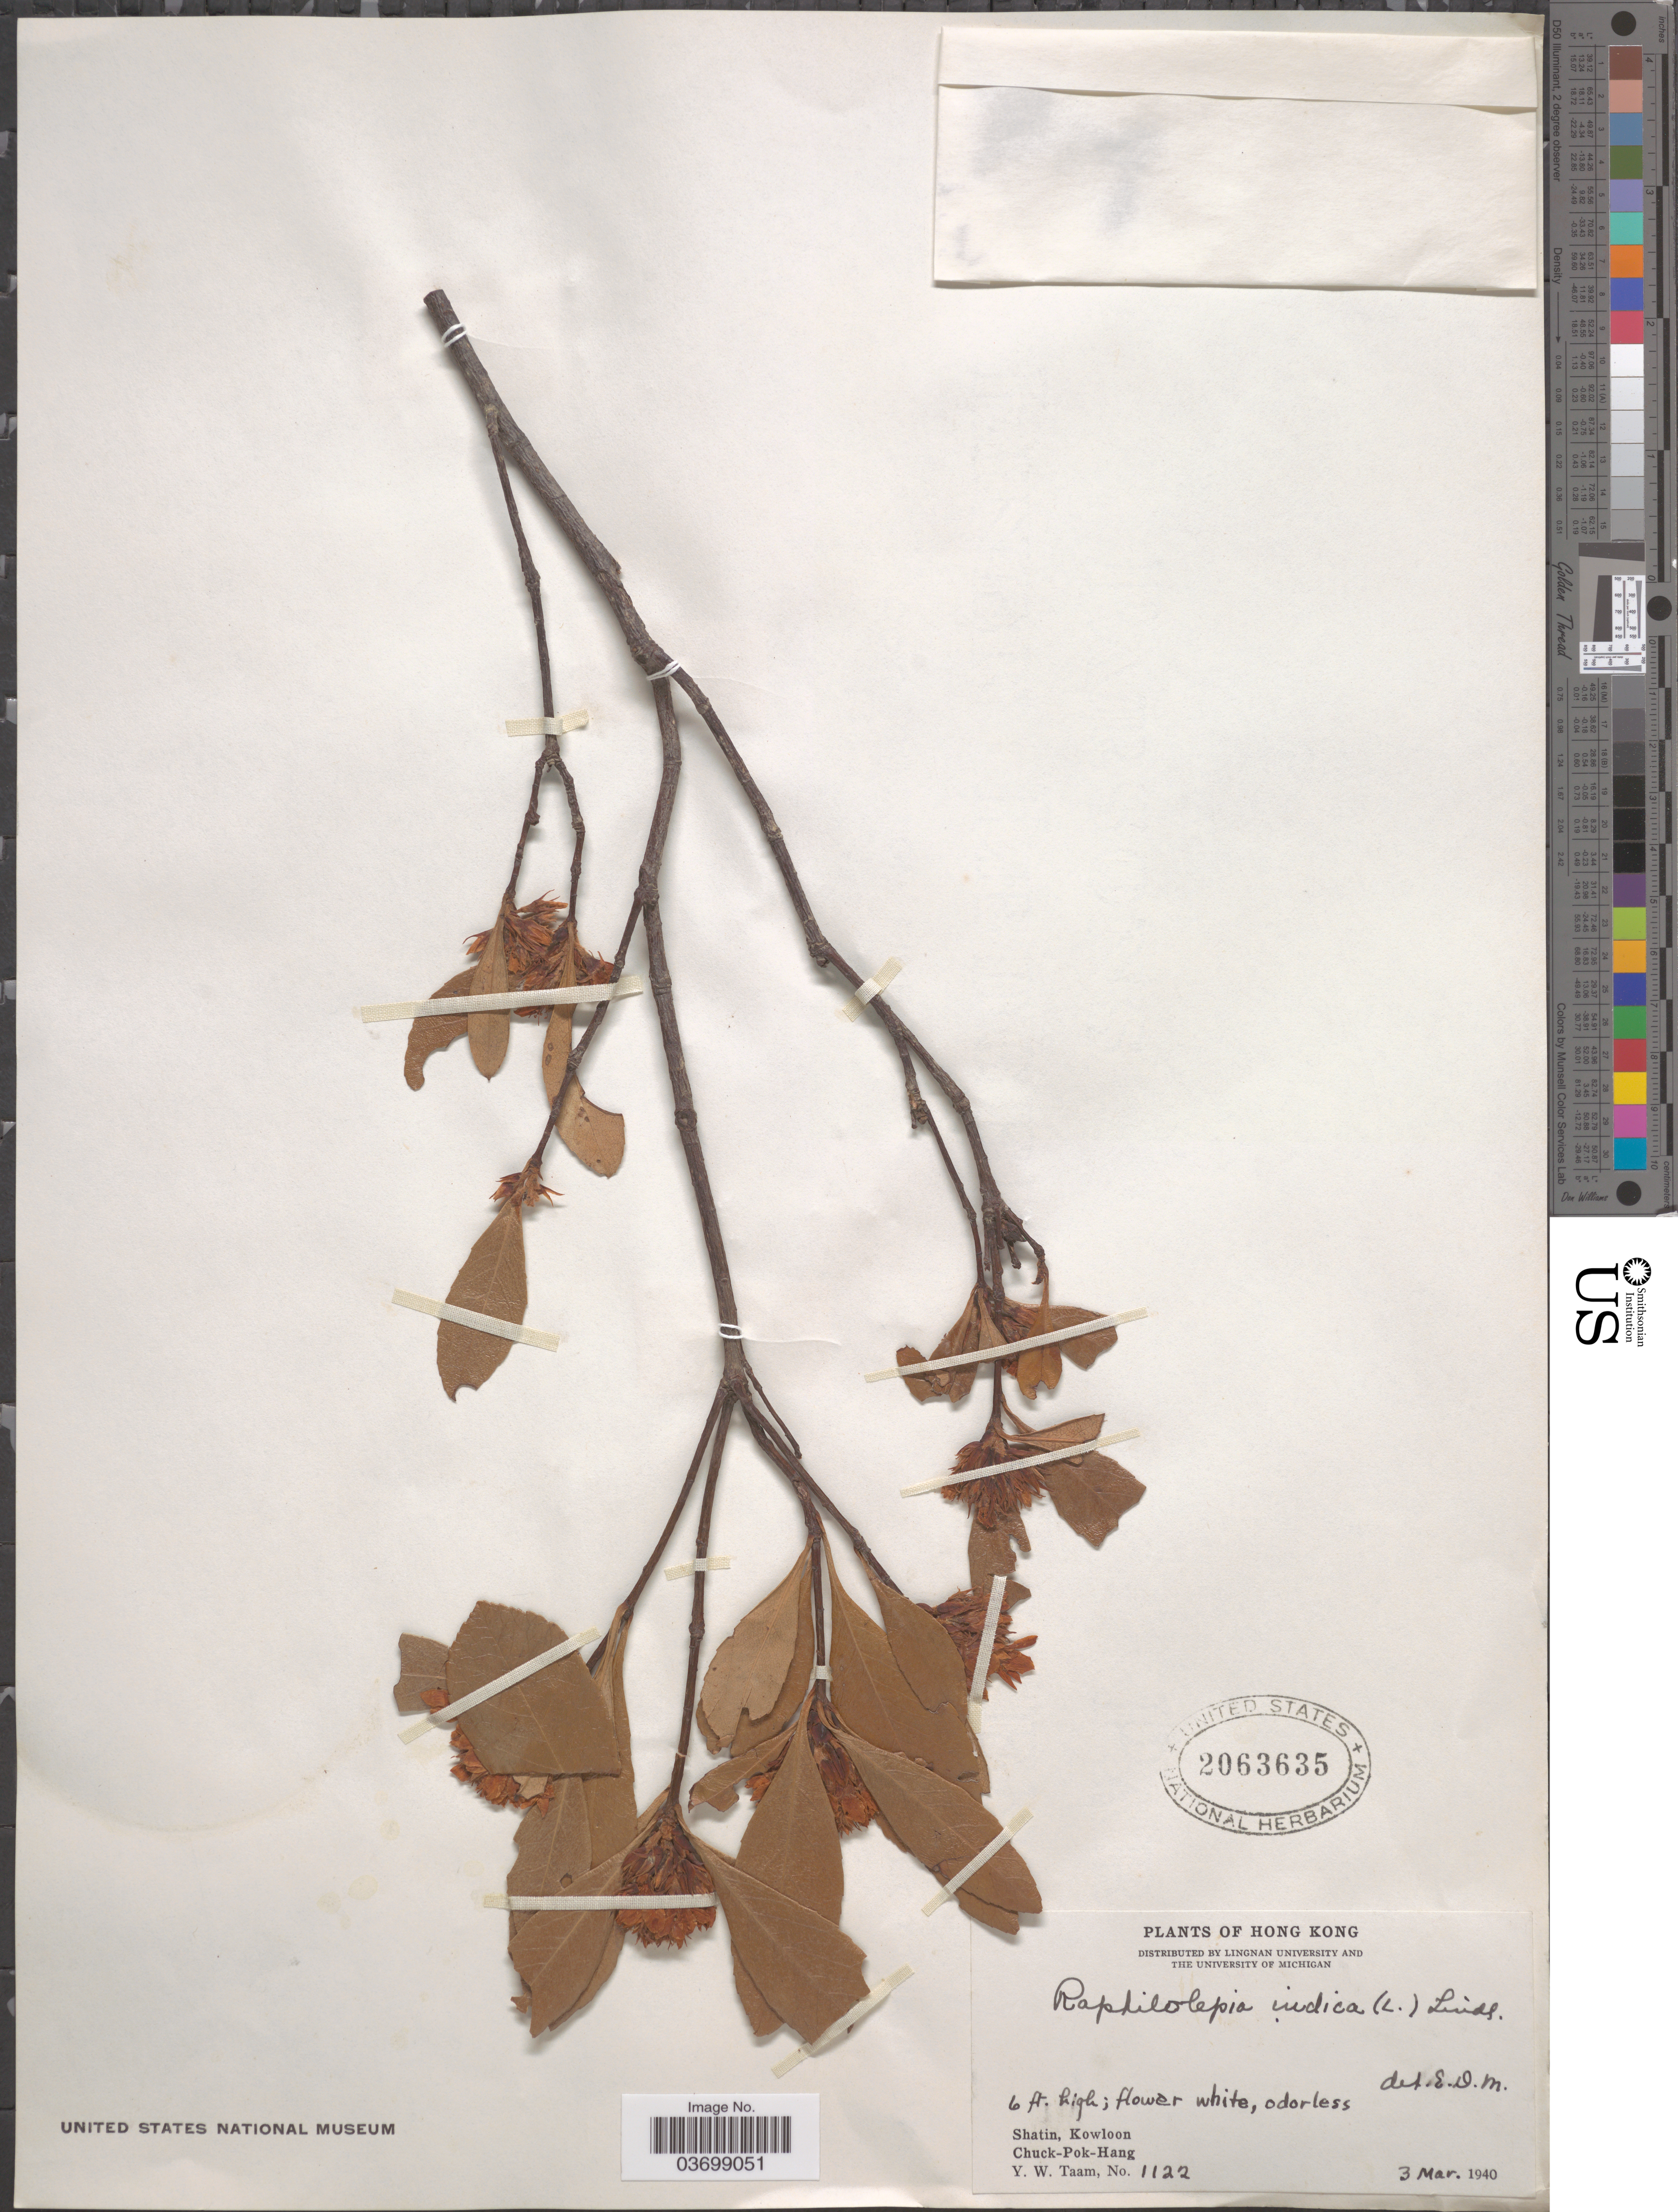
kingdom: Plantae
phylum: Tracheophyta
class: Magnoliopsida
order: Rosales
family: Rosaceae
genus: Rhaphiolepis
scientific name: Rhaphiolepis indica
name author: (L.) Lindl.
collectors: Y. W. Taam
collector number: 1122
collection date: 1940-03-03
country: China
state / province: Hong Kong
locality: Shatin, Kowloon. Chuck-Pok-Hang.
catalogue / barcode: US 2063635